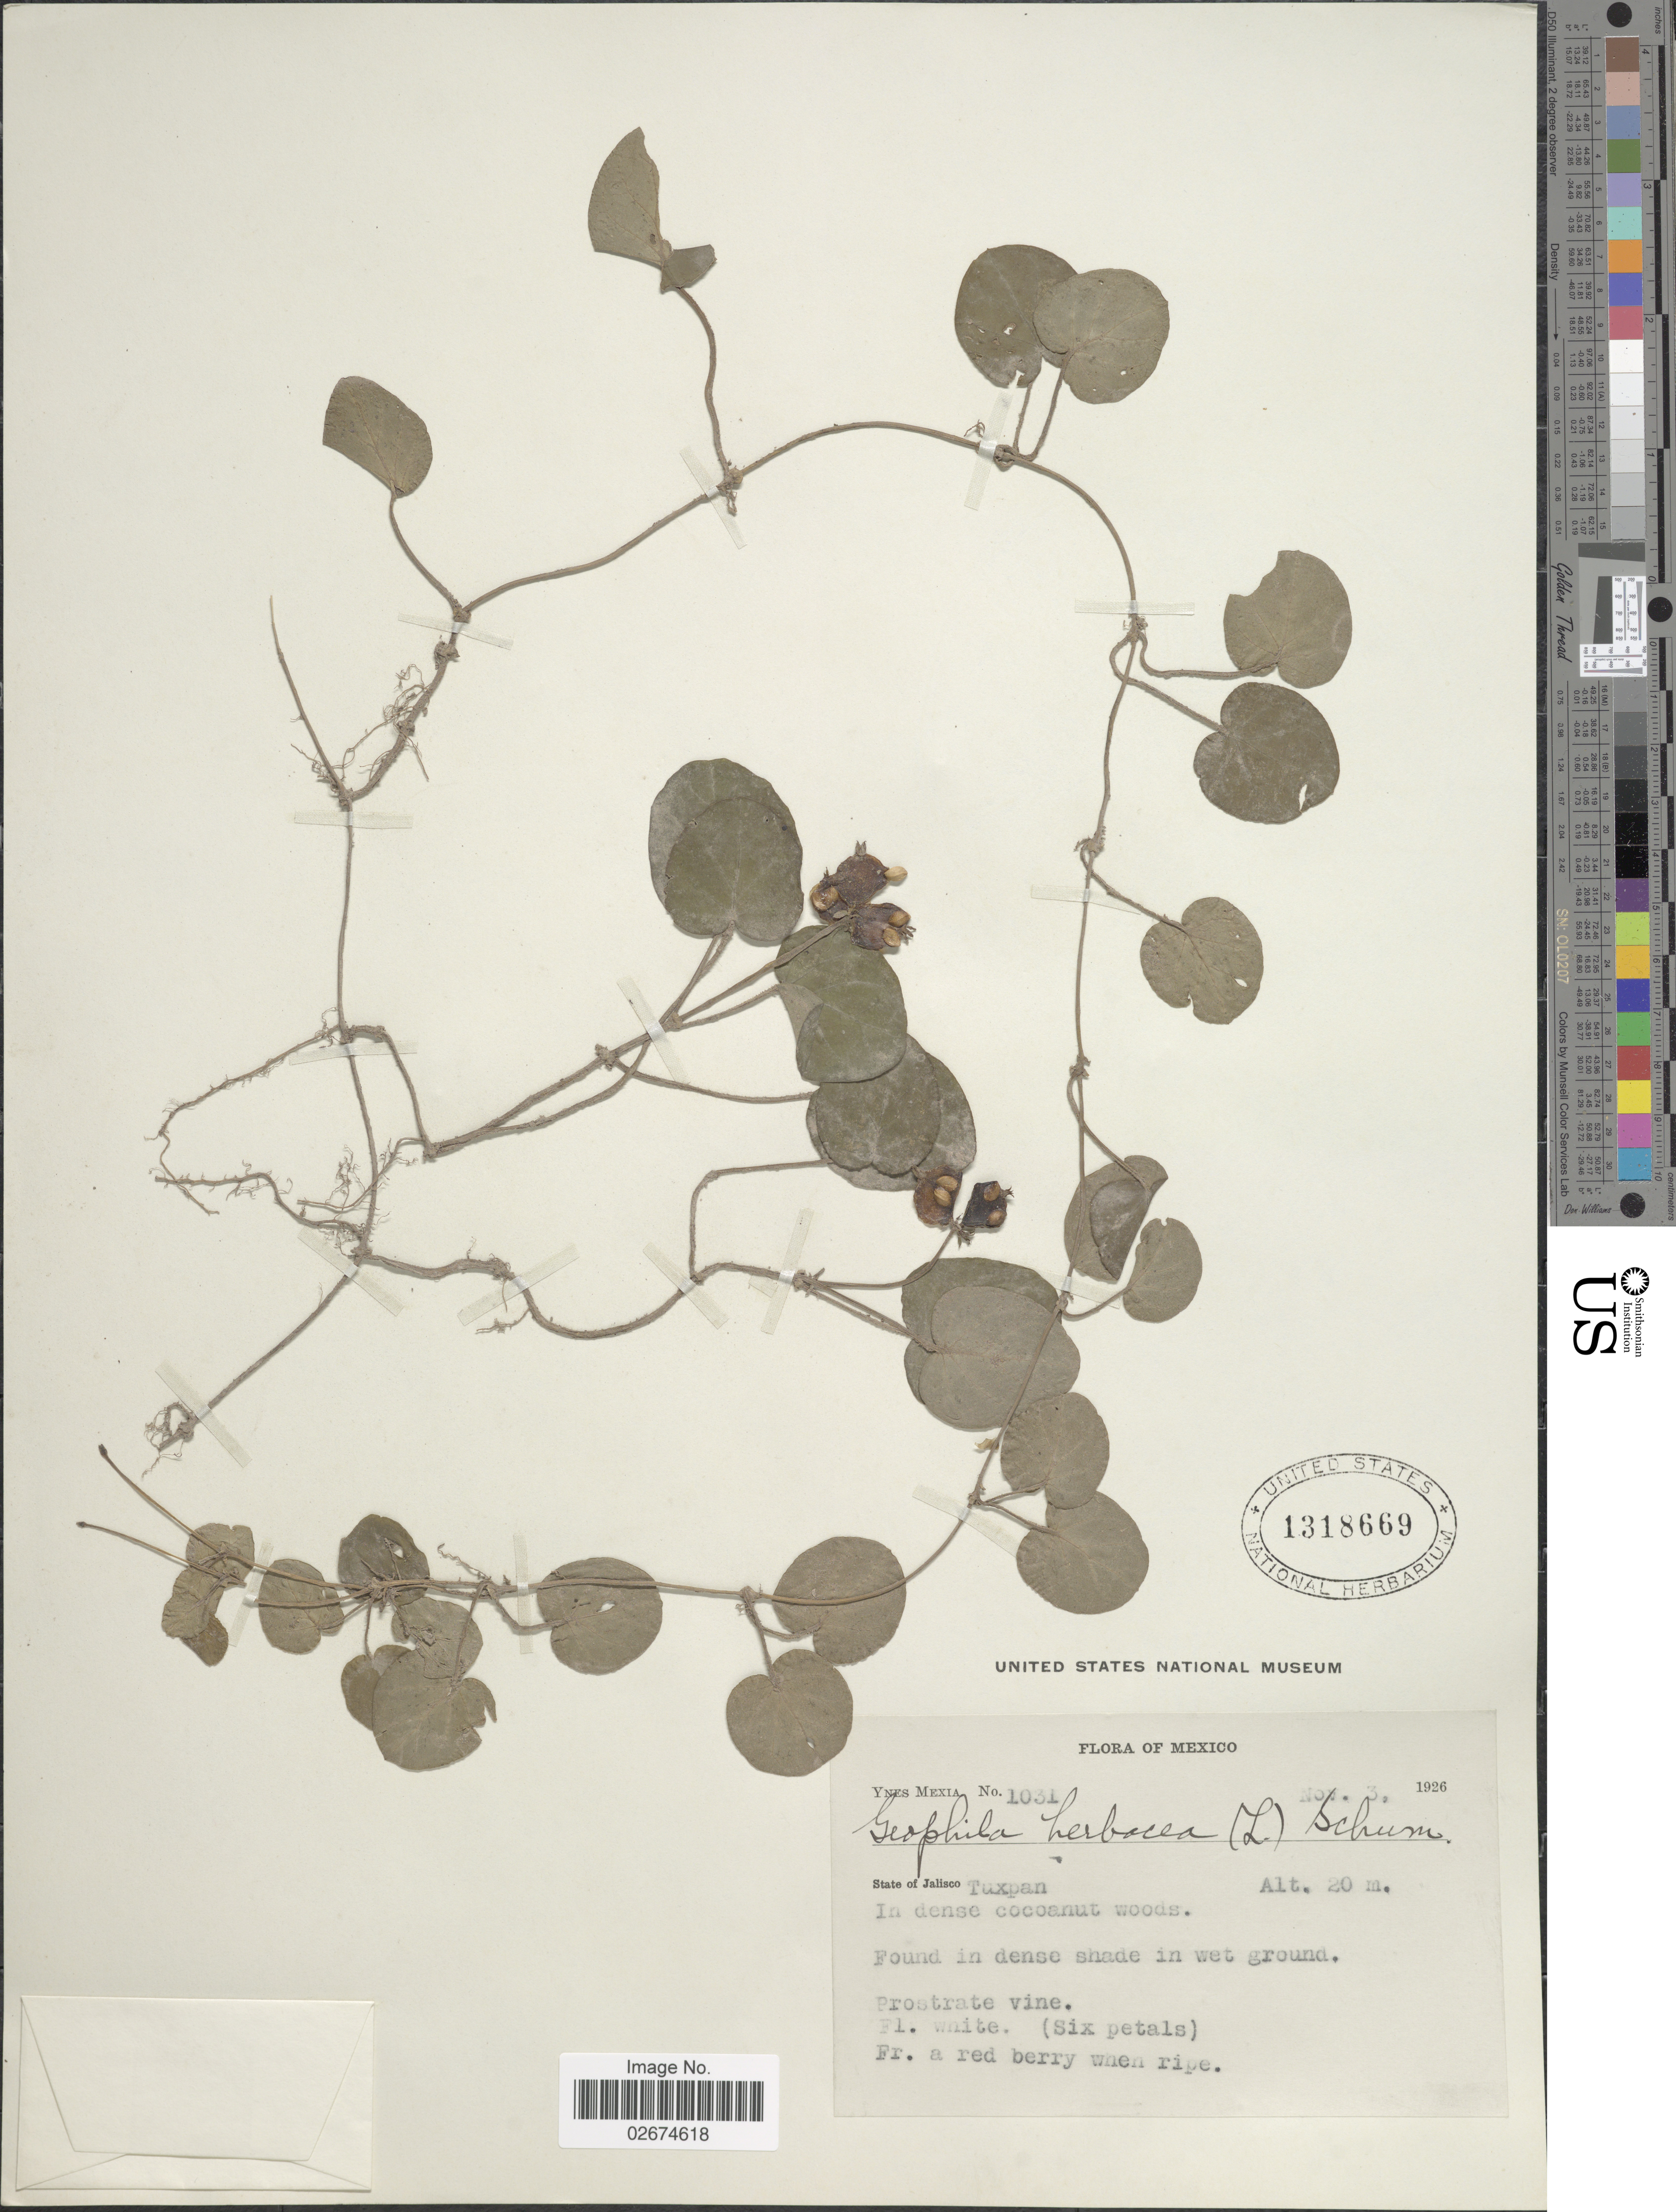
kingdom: Plantae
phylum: Tracheophyta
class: Magnoliopsida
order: Gentianales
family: Rubiaceae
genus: Geophila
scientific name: Geophila herbacea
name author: (Jacq.) K. Schum.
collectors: Y. Mexia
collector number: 1031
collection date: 1926-11-03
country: Mexico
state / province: Jalisco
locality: State of Jalisco, In dense cocoanut woods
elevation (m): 20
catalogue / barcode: US 1318669